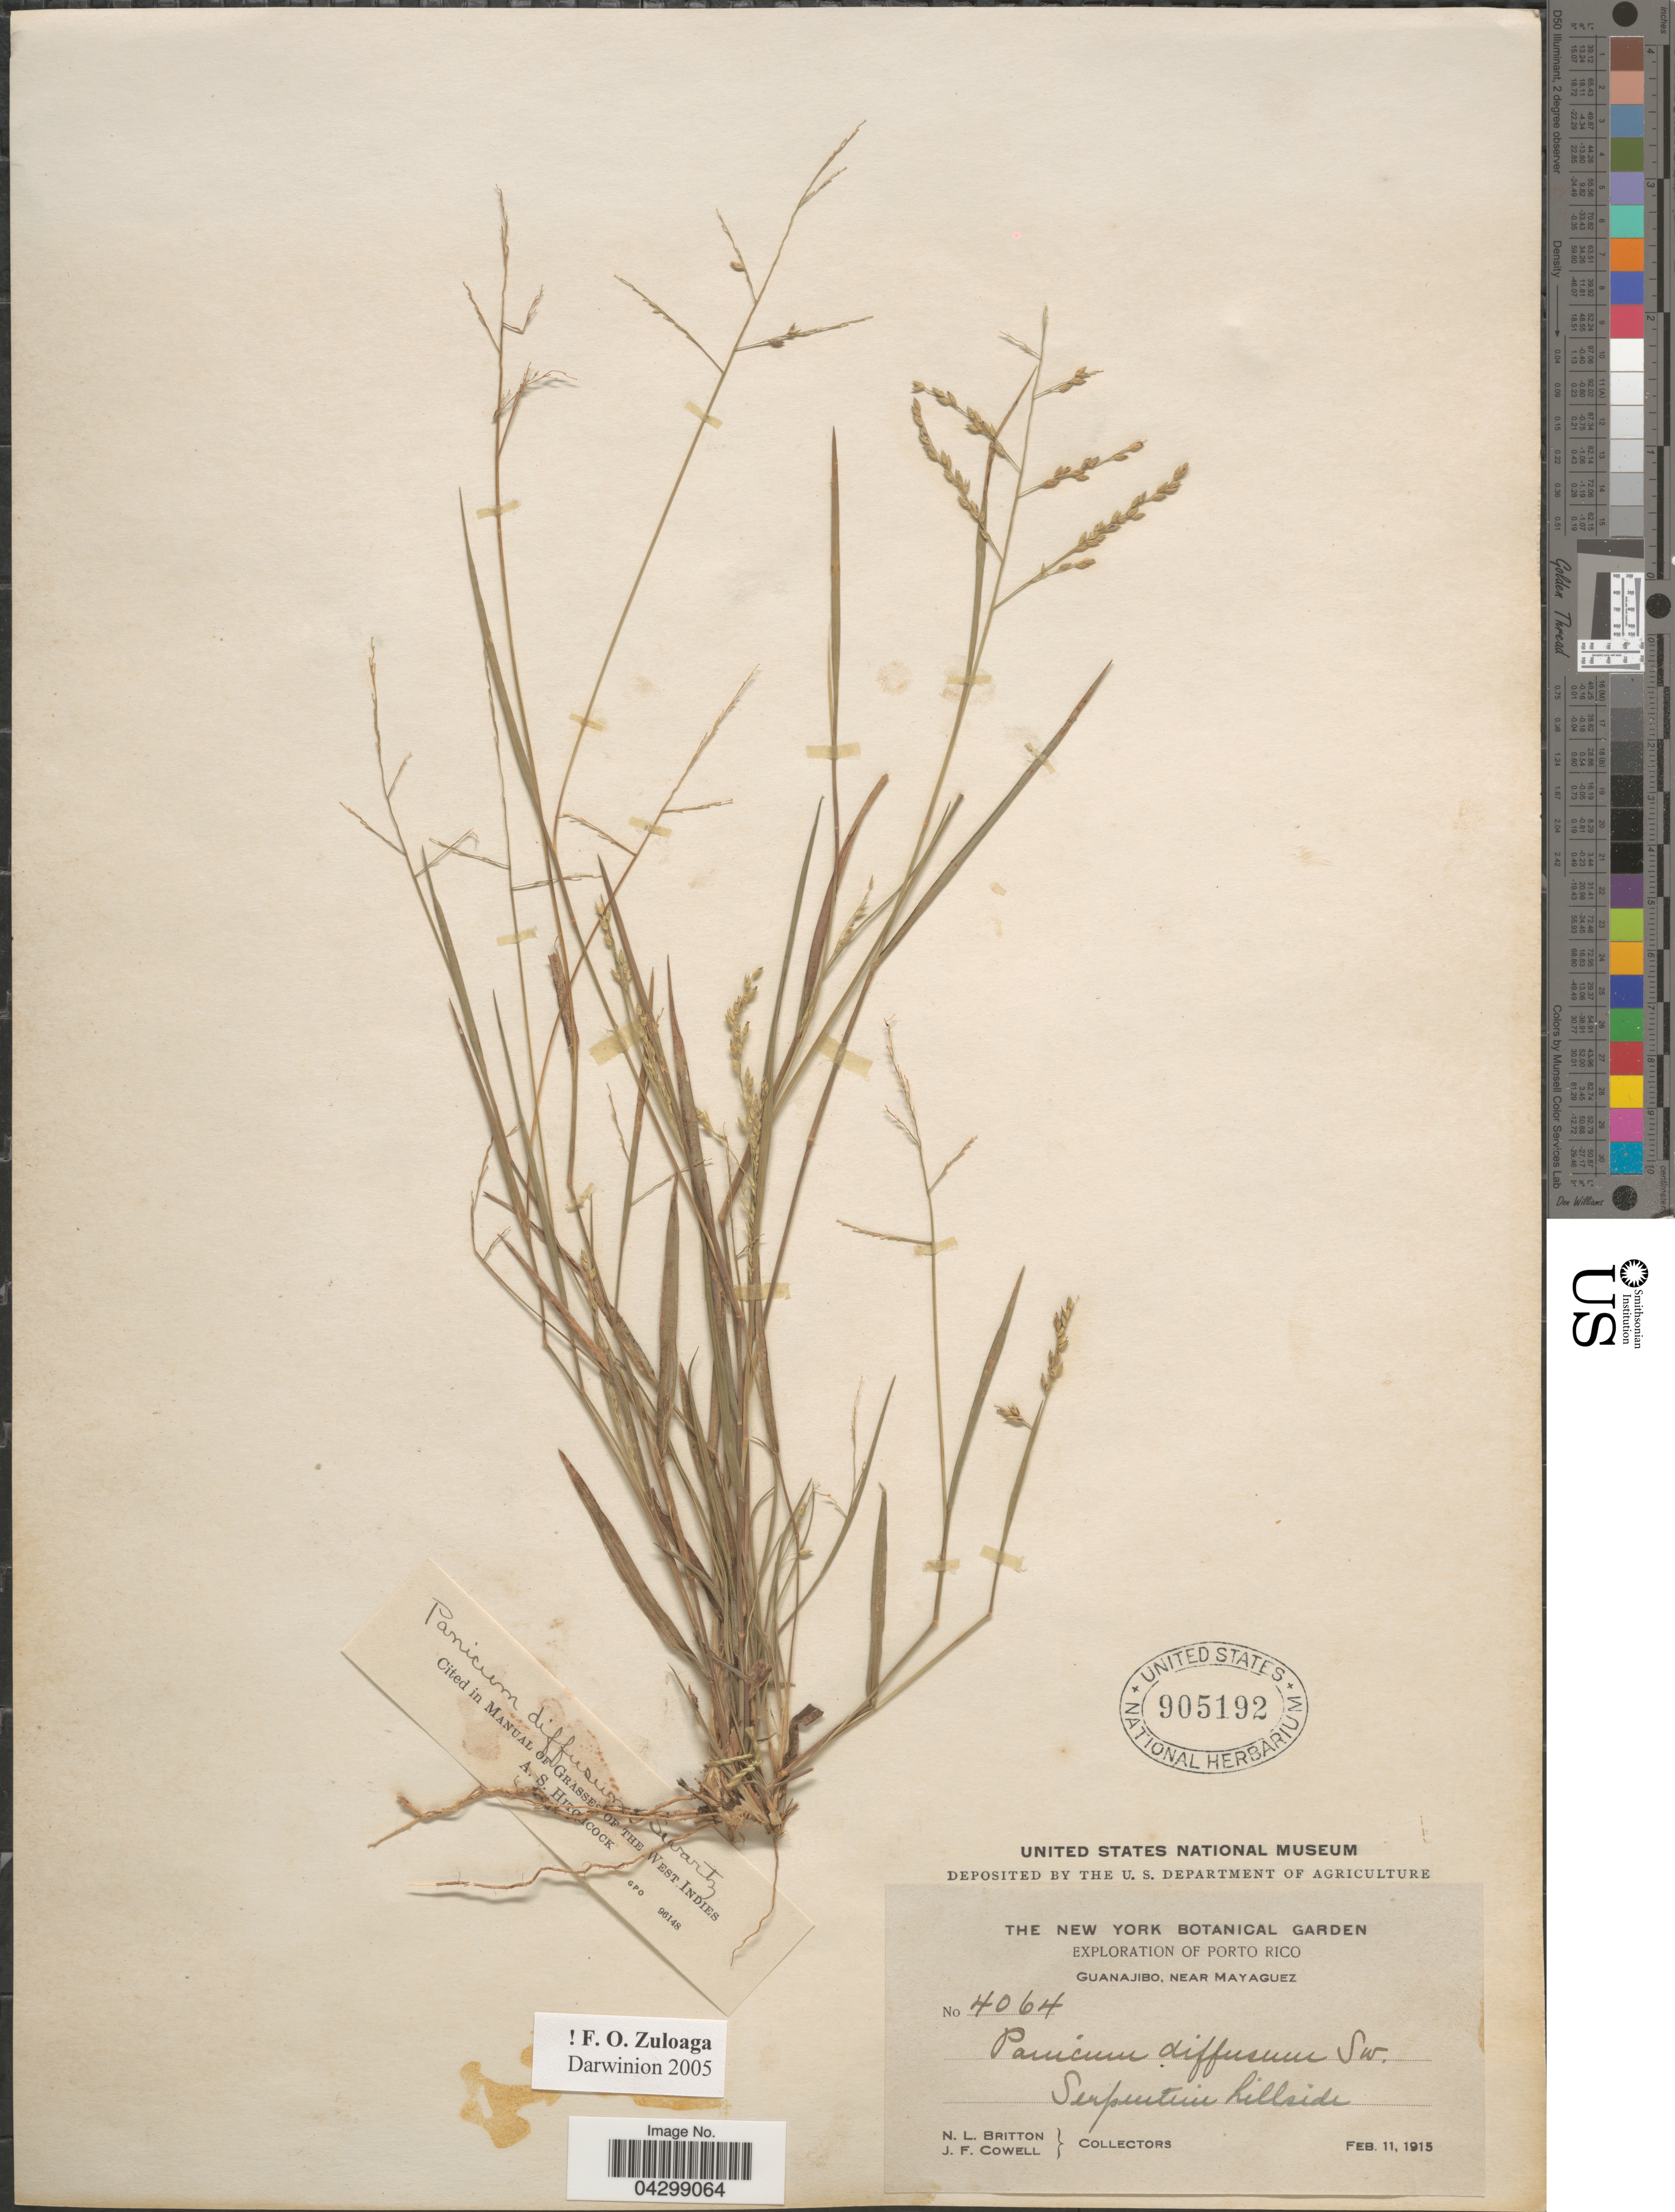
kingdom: Plantae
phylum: Tracheophyta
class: Liliopsida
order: Poales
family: Poaceae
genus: Panicum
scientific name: Panicum diffusum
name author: Sw.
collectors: Mrs. N. L. Britton & J. F. Cowell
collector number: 4064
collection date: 1915-02-11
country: Puerto Rico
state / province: Mayagüez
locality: Exploration of Porto Rico. Guanajibo, near Mayaguez. Serpentine hillside.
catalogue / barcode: US 905192